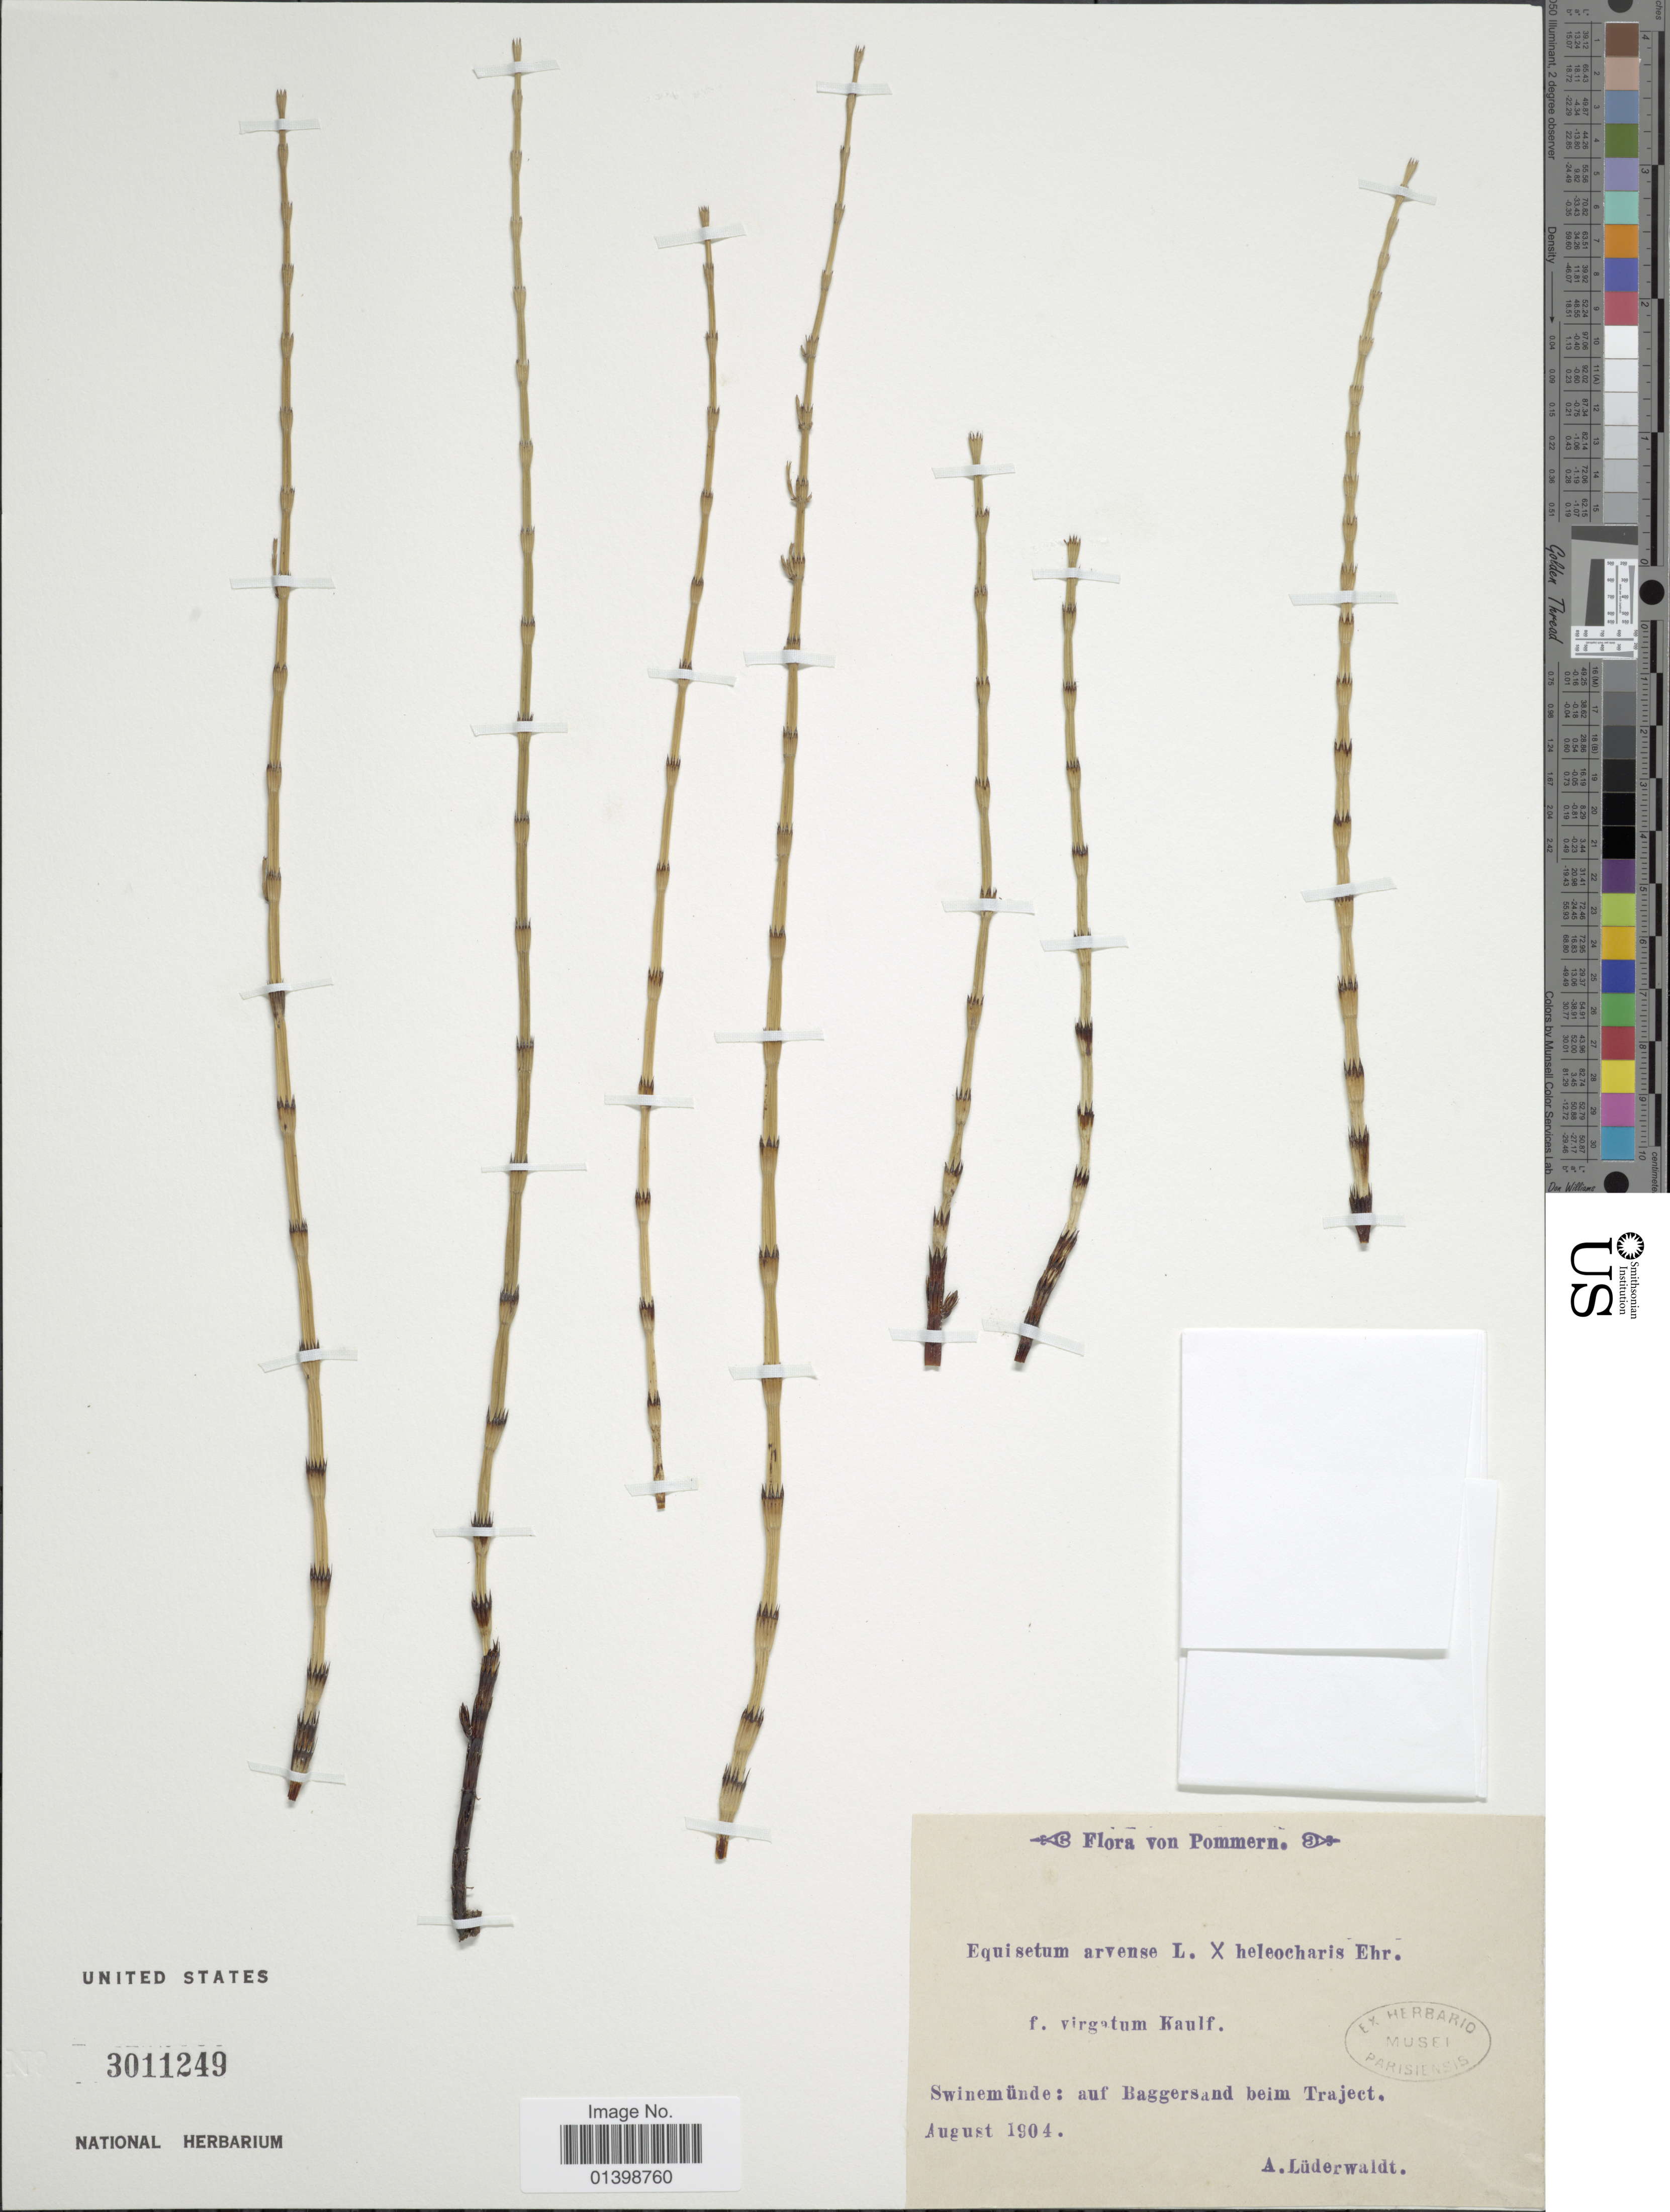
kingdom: Plantae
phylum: Tracheophyta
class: Polypodiopsida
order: Equisetales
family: Equisetaceae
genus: Equisetum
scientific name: Equisetum x litorale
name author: Kuhlw.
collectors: A. Lüderwaldt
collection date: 1904-08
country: Germany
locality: Pommern, Swinemünde: auf Baggersand beim Traject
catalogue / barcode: US 3011249